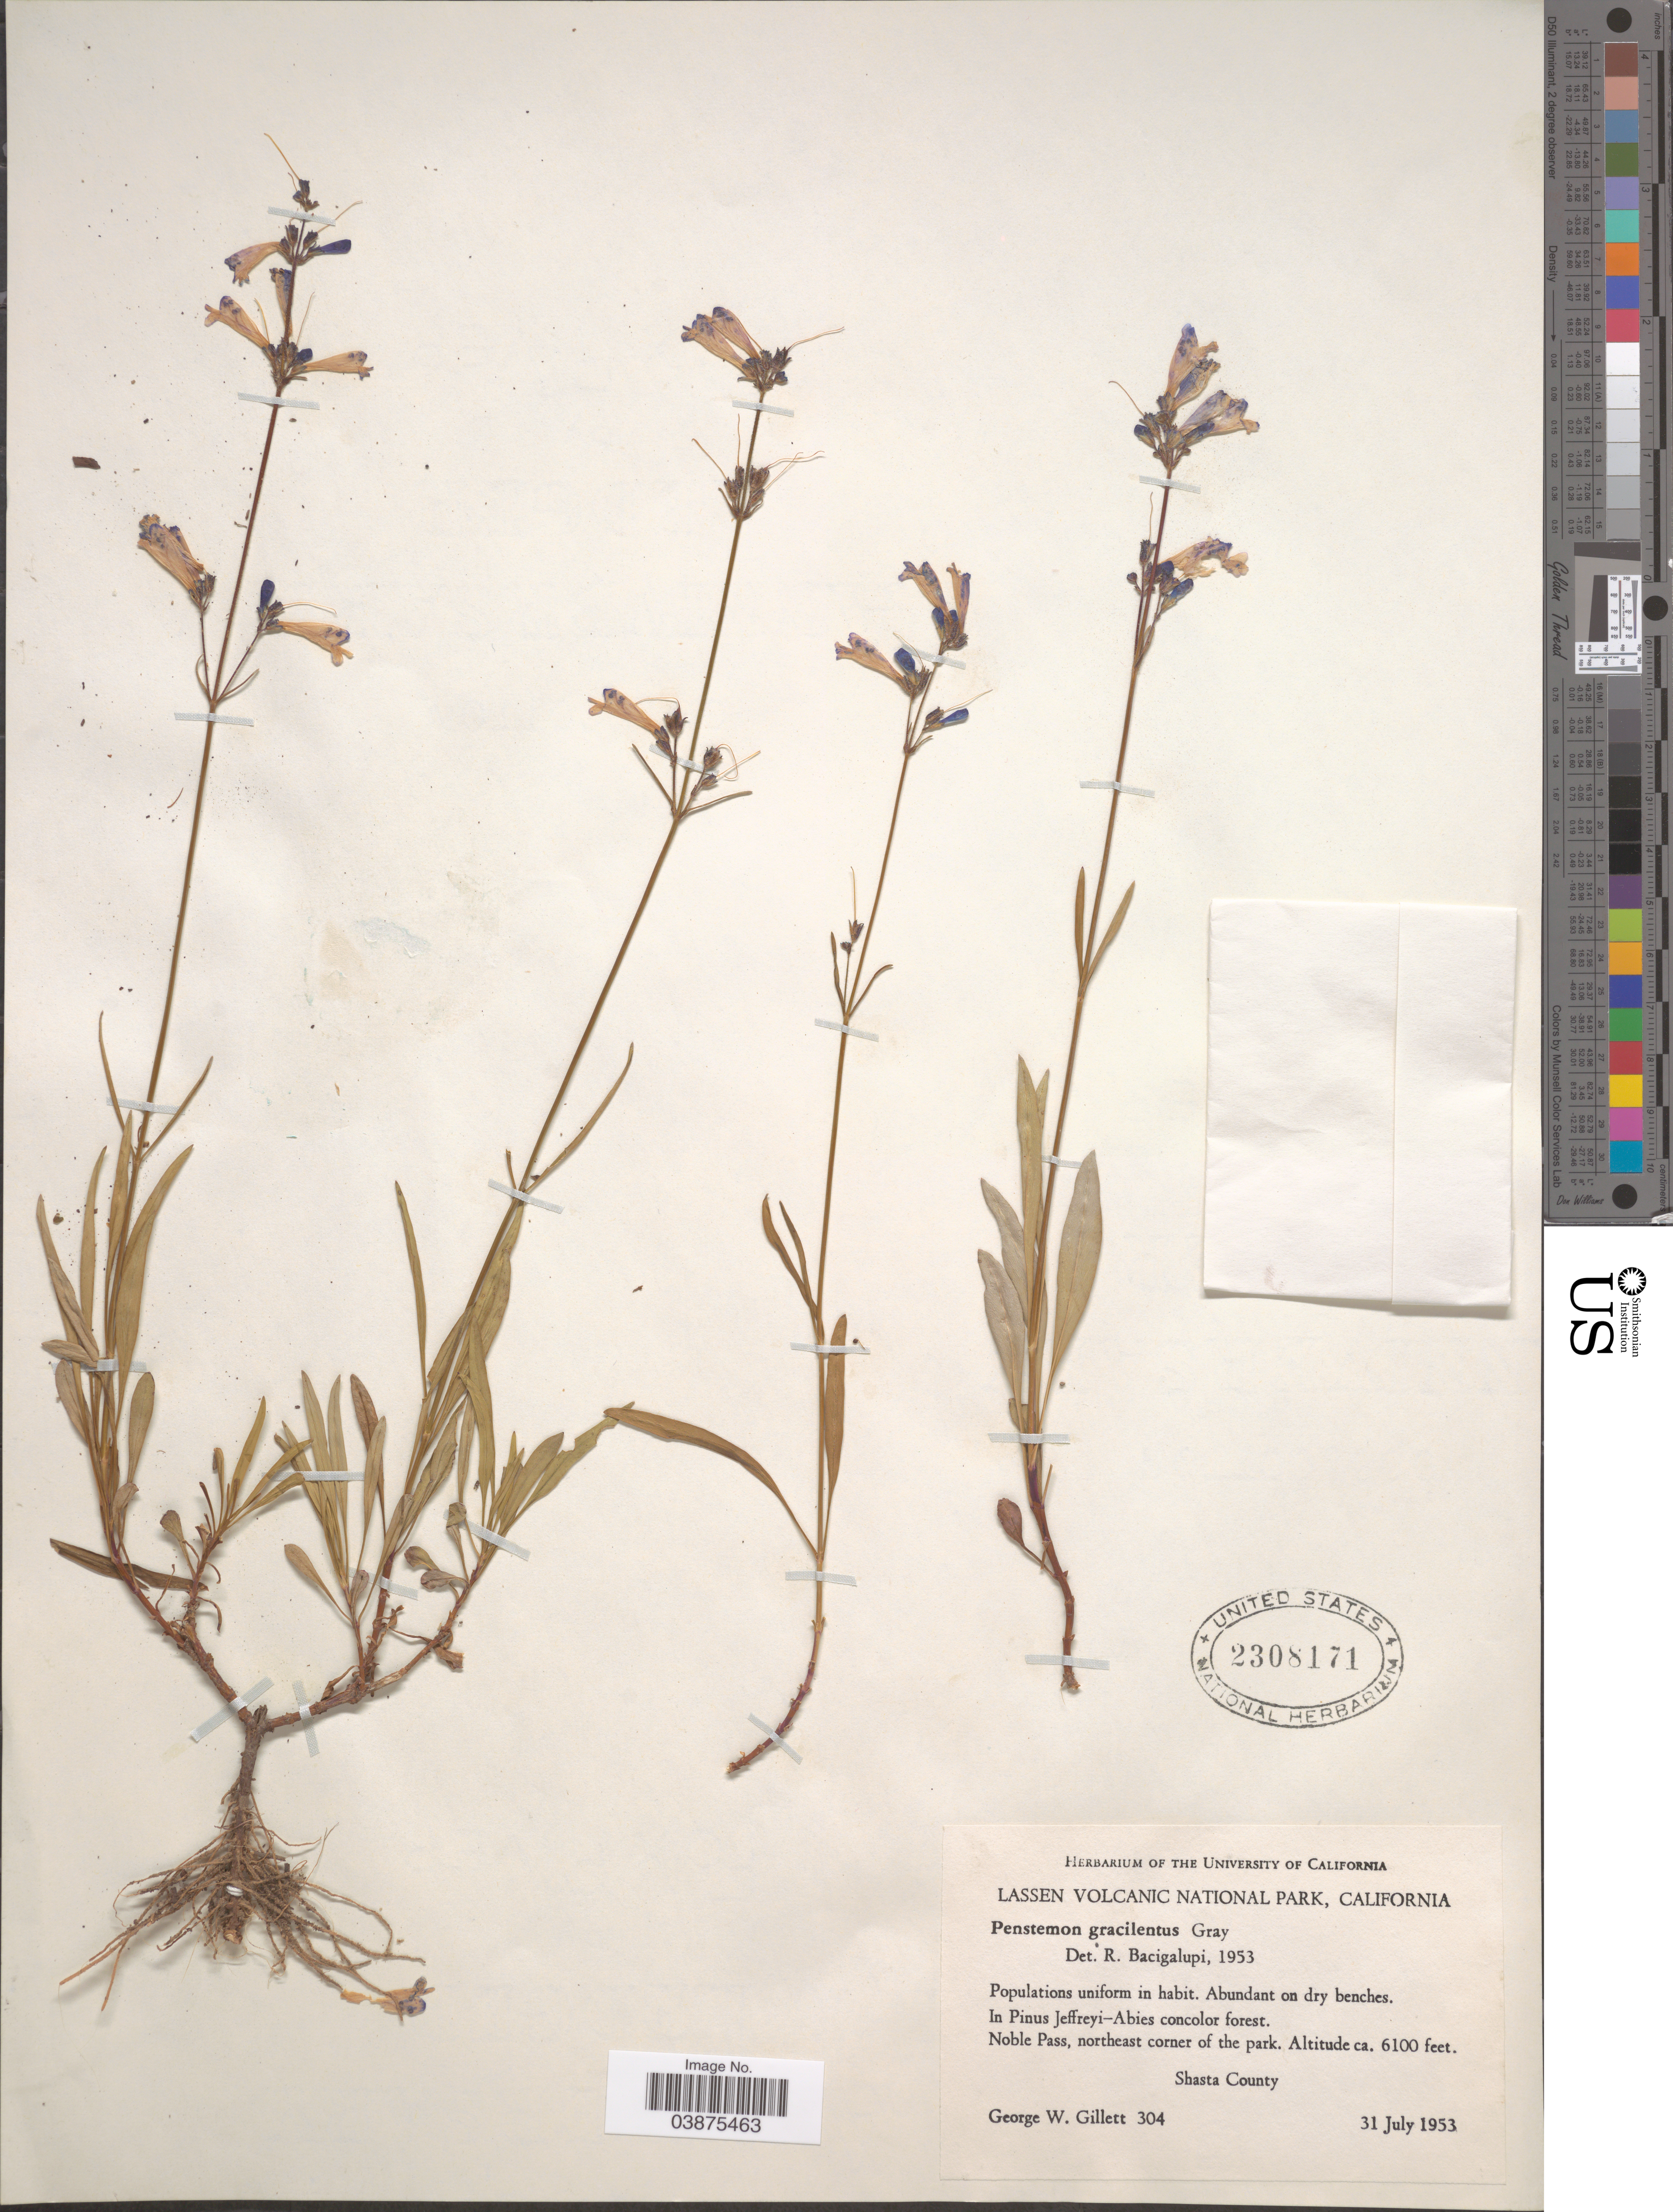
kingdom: Plantae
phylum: Tracheophyta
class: Magnoliopsida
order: Lamiales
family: Plantaginaceae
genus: Penstemon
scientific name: Penstemon gracilentus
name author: A. Gray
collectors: G. Gillett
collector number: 304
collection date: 1953-07-31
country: United States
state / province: California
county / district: Shasta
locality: Lassen Volcanic National Park. Noble Pass, northeast corner of the park. Shasta County.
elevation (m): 1859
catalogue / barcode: US 2308171